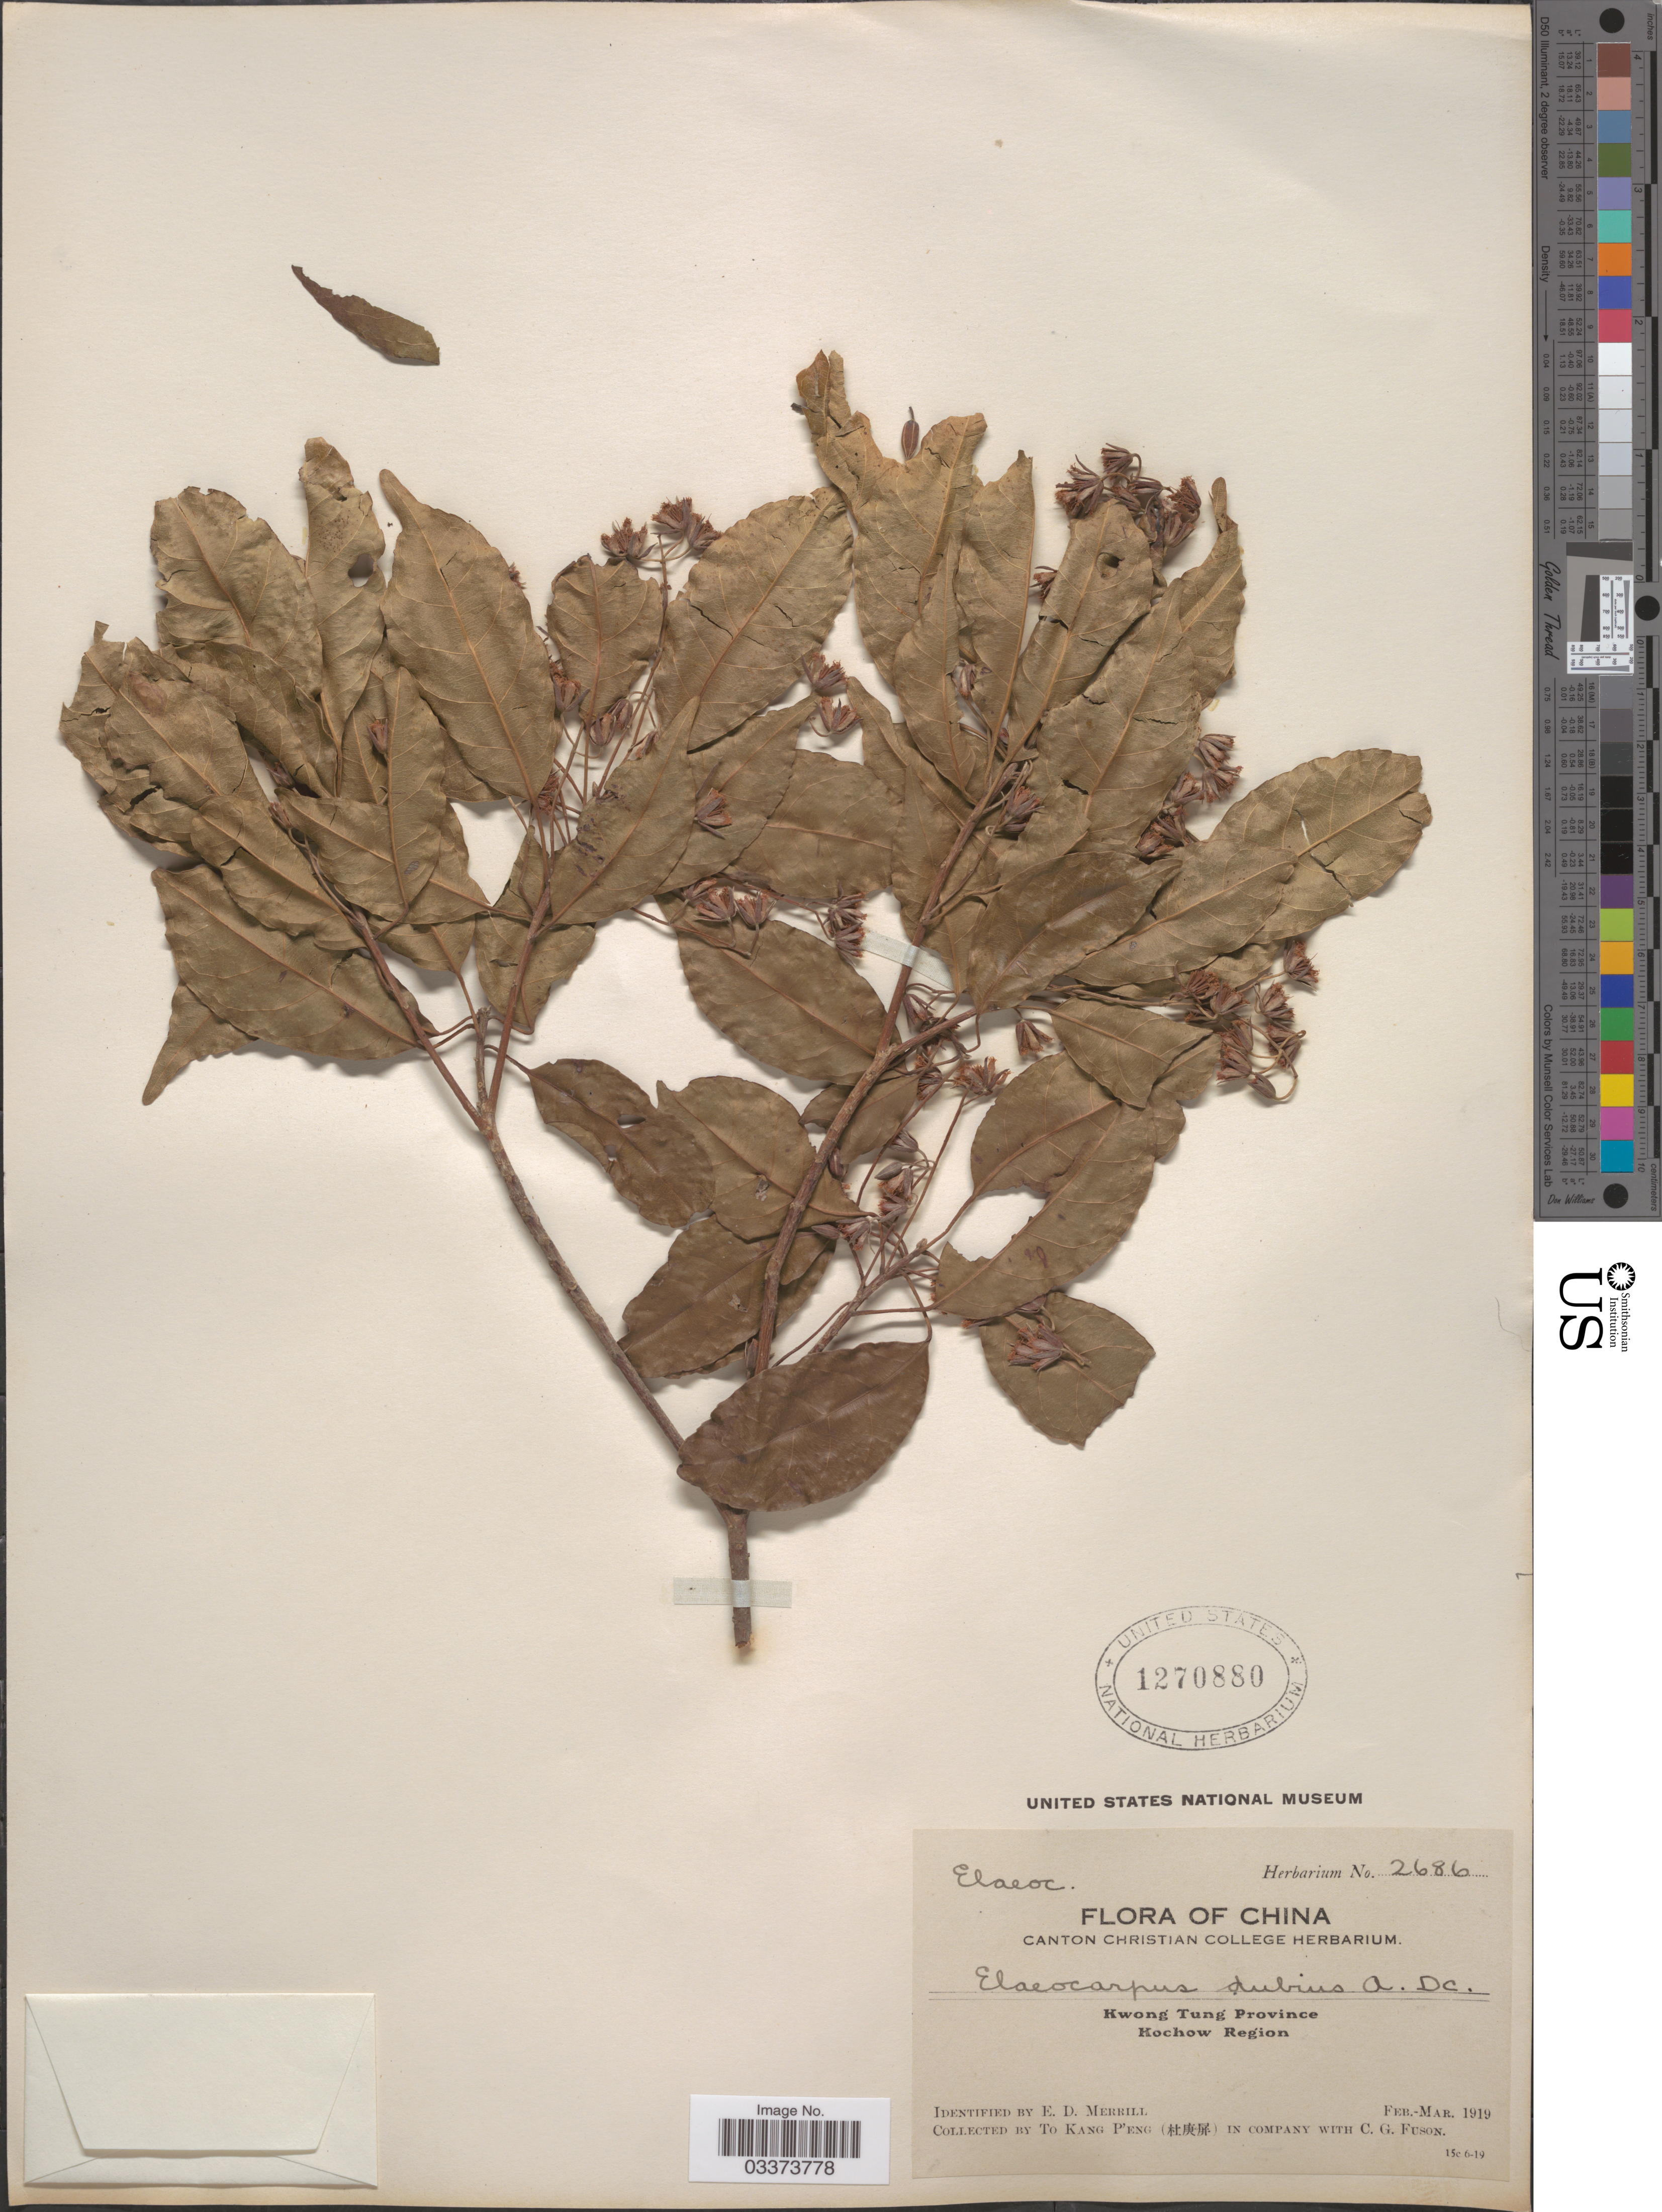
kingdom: Plantae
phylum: Tracheophyta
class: Magnoliopsida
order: Oxalidales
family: Elaeocarpaceae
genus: Elaeocarpus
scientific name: Elaeocarpus dubius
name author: DC.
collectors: To Kang P'eng & C. Fuson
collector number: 2686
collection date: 1919-02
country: China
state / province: Guangdong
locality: Kwong Tung Province, Kochow Region.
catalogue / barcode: US 1270880